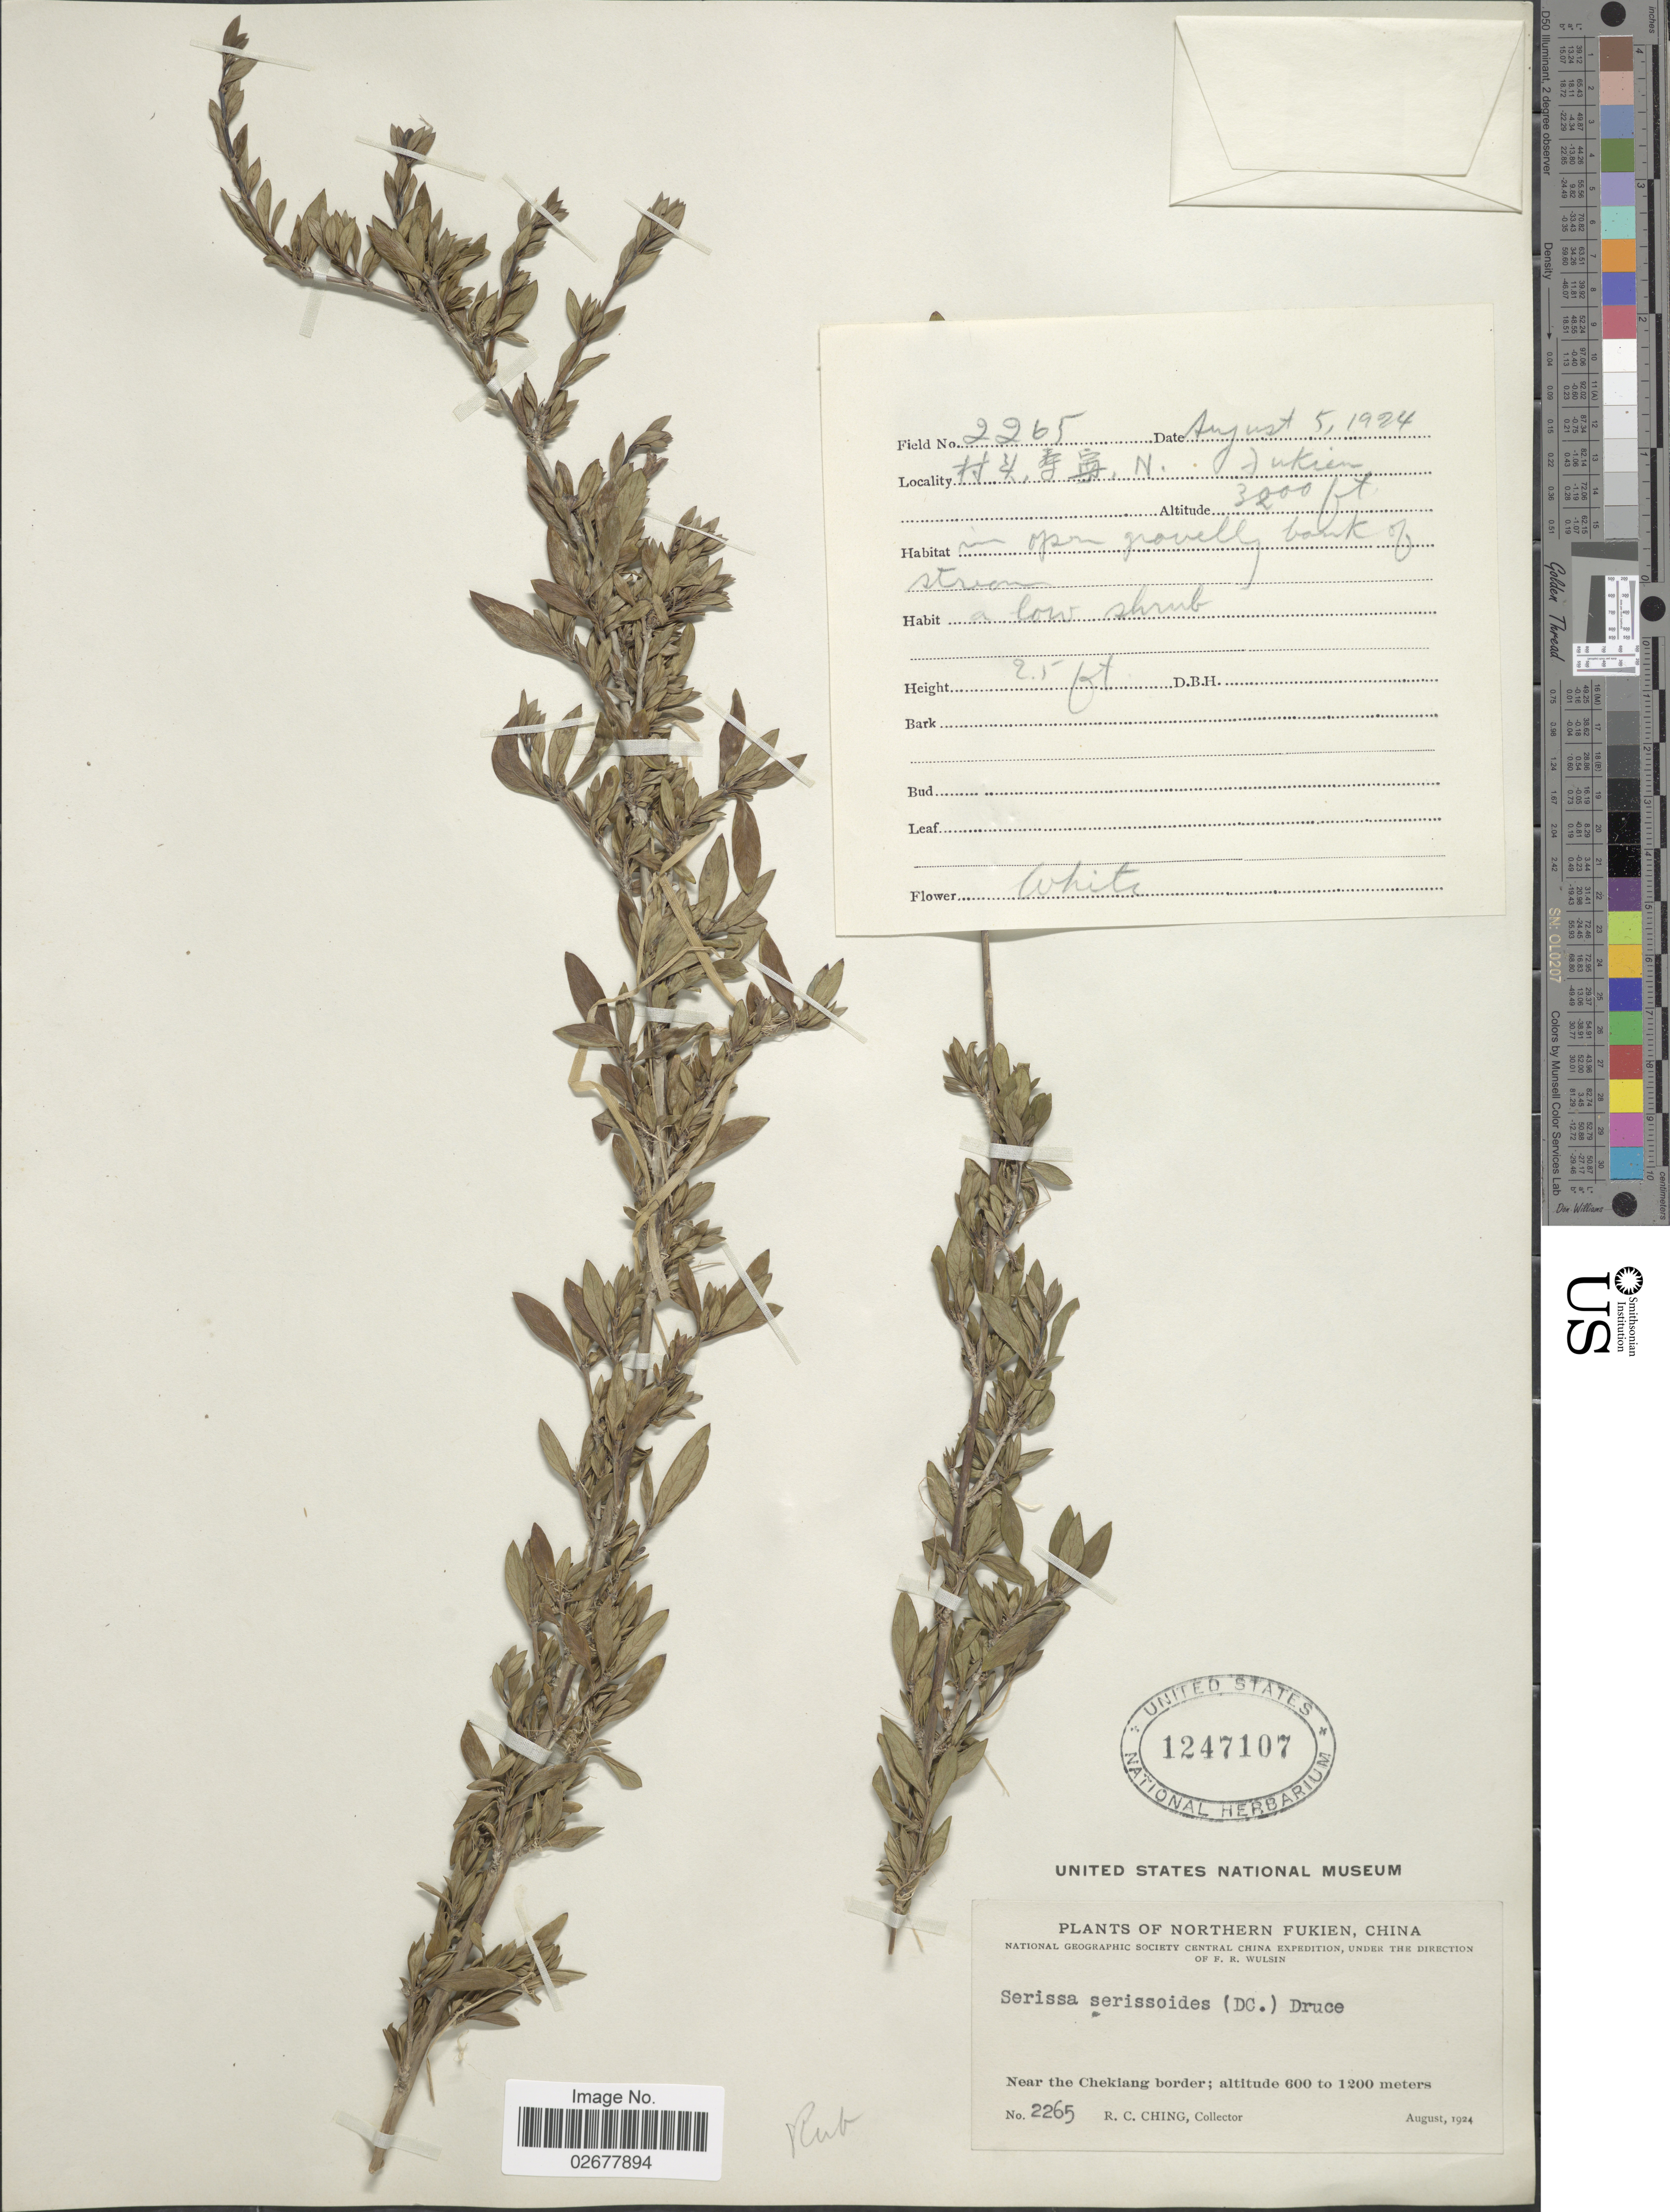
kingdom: Plantae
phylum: Tracheophyta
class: Magnoliopsida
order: Gentianales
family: Rubiaceae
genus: Serissa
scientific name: Serissa serrisoides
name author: (DC.) Druce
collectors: R. C. Ching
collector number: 2265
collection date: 1924-08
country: China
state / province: Zhejiang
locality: Northern Fukien, Near the Chekiang border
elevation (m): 600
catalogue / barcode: US 1247107